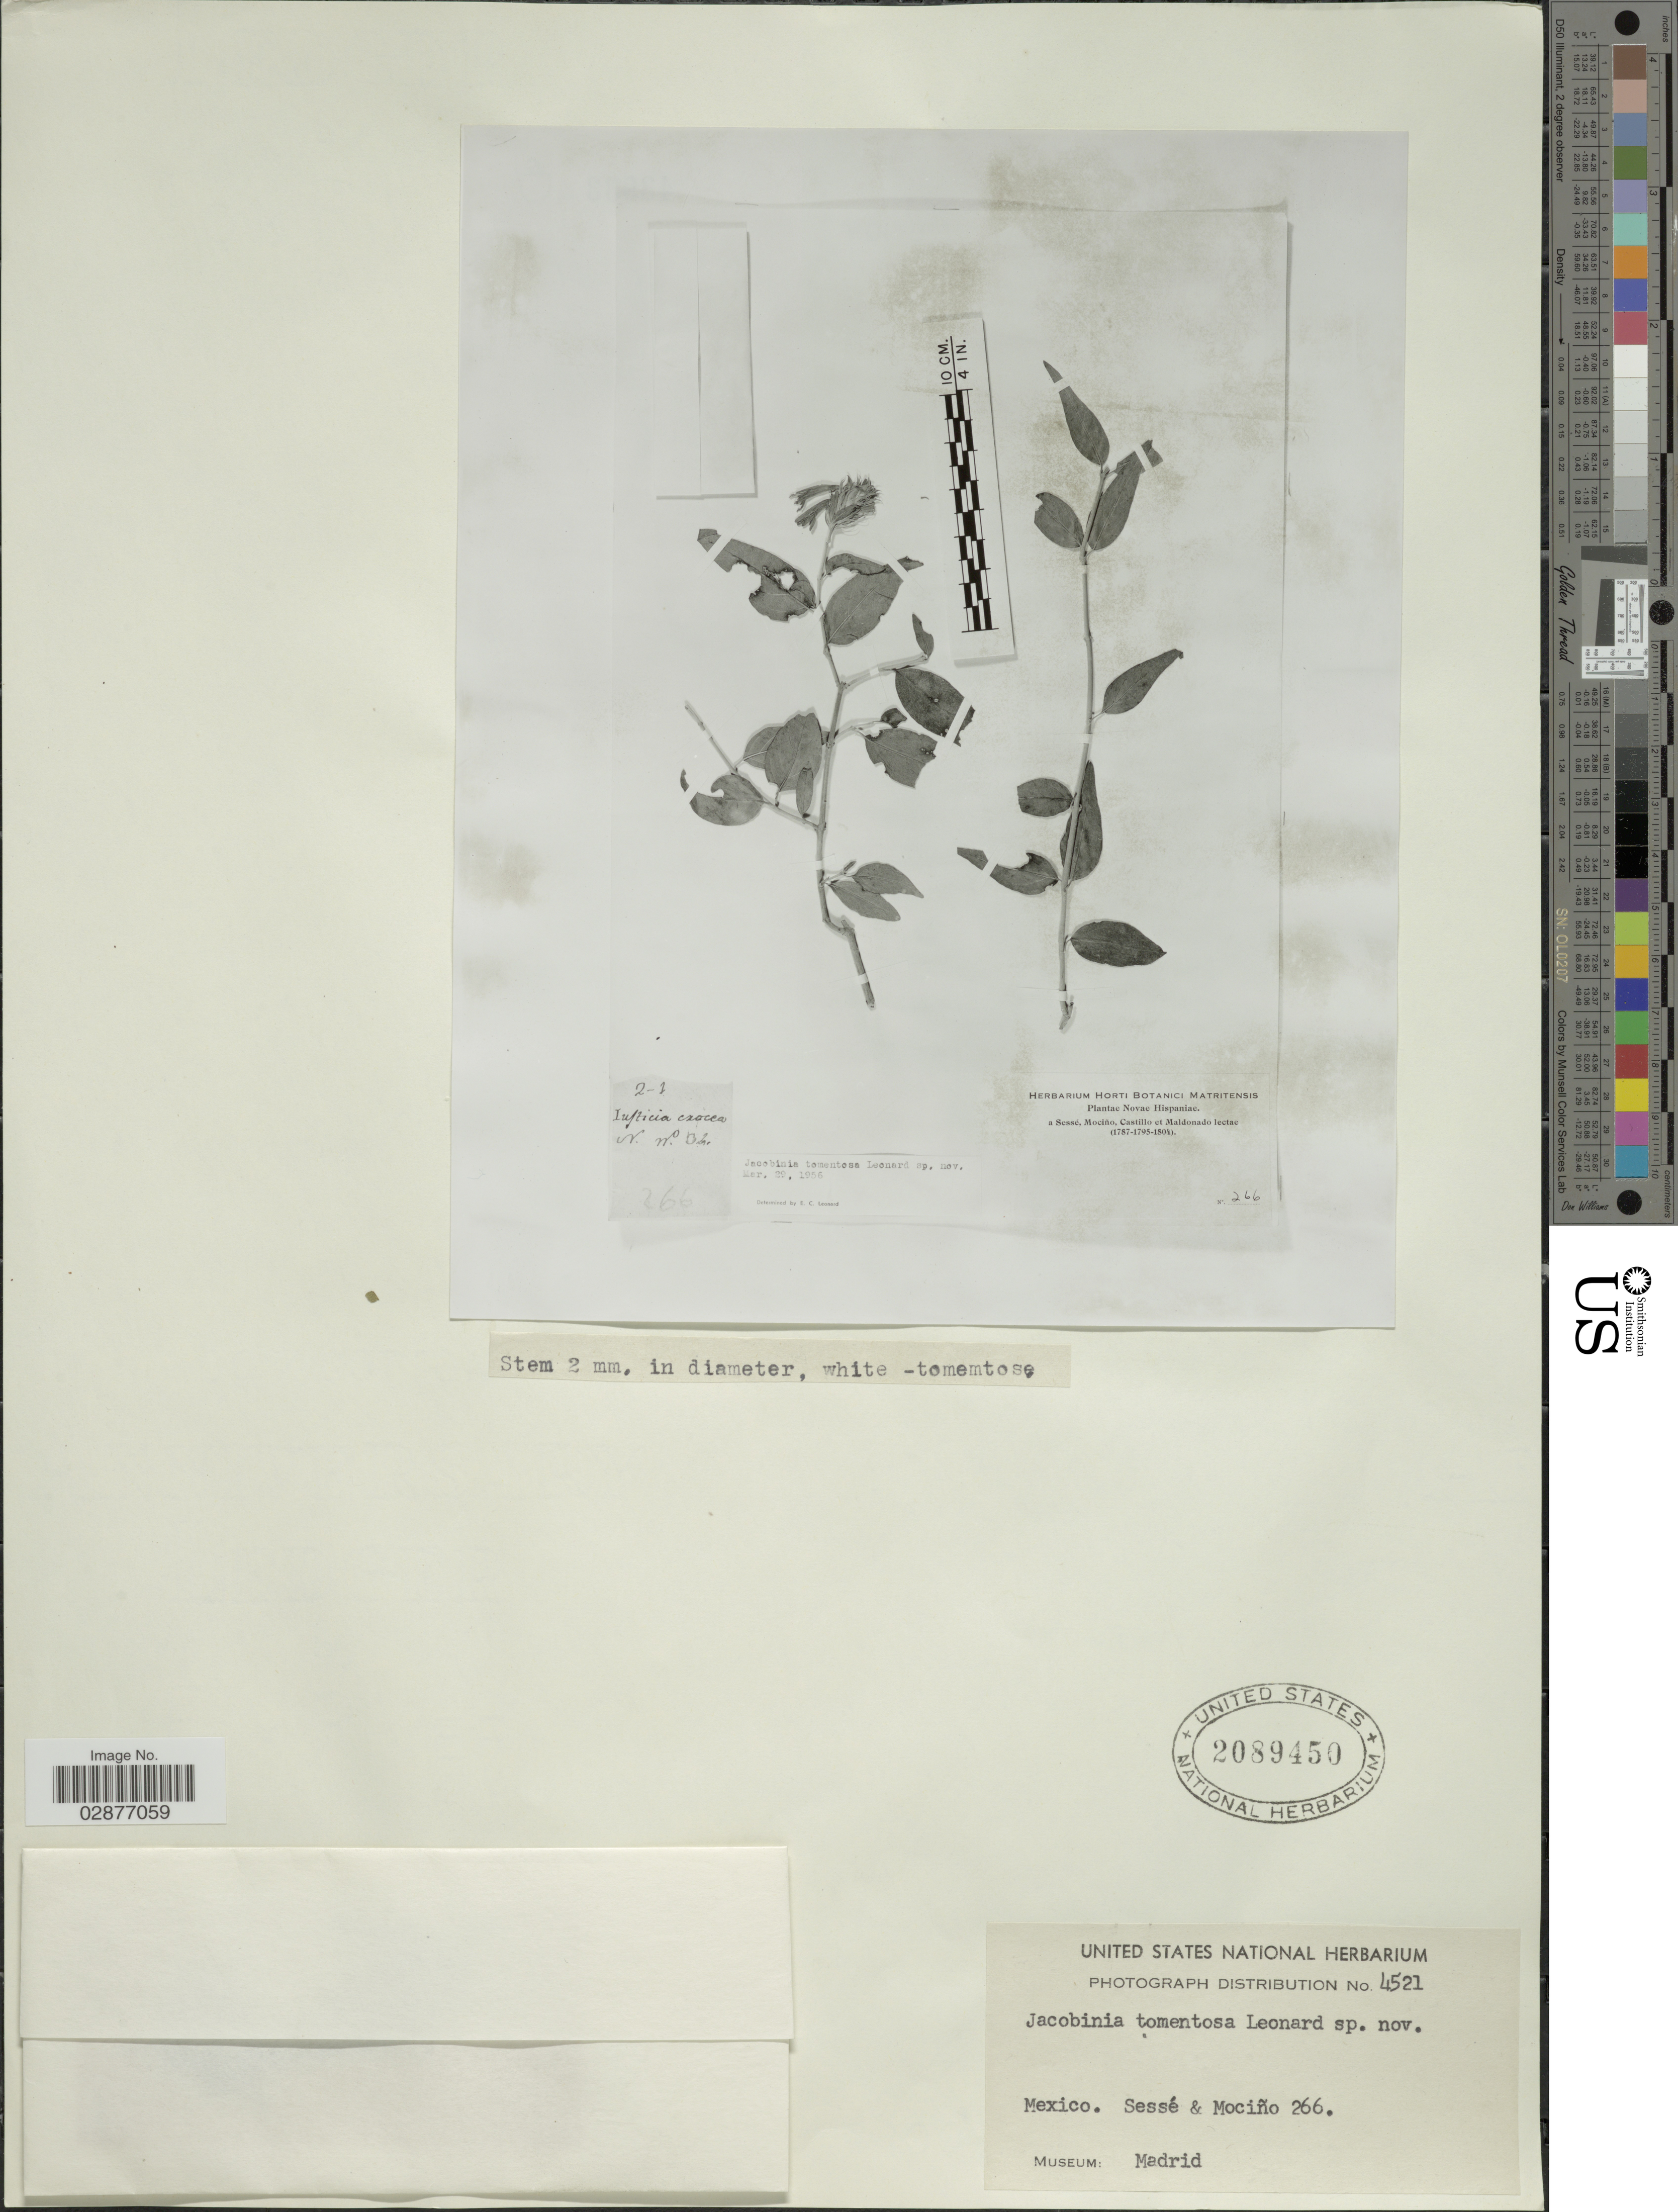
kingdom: Plantae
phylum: Tracheophyta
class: Magnoliopsida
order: Lamiales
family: Acanthaceae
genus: Justicia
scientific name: Justicia zopilotensis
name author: Henrickson & Hiriart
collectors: Sessé, --, Mociño, Castillo, -- & Maldonado, --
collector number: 266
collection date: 1787/1804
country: Mexico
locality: Novae Hispaniae.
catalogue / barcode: US 2089450